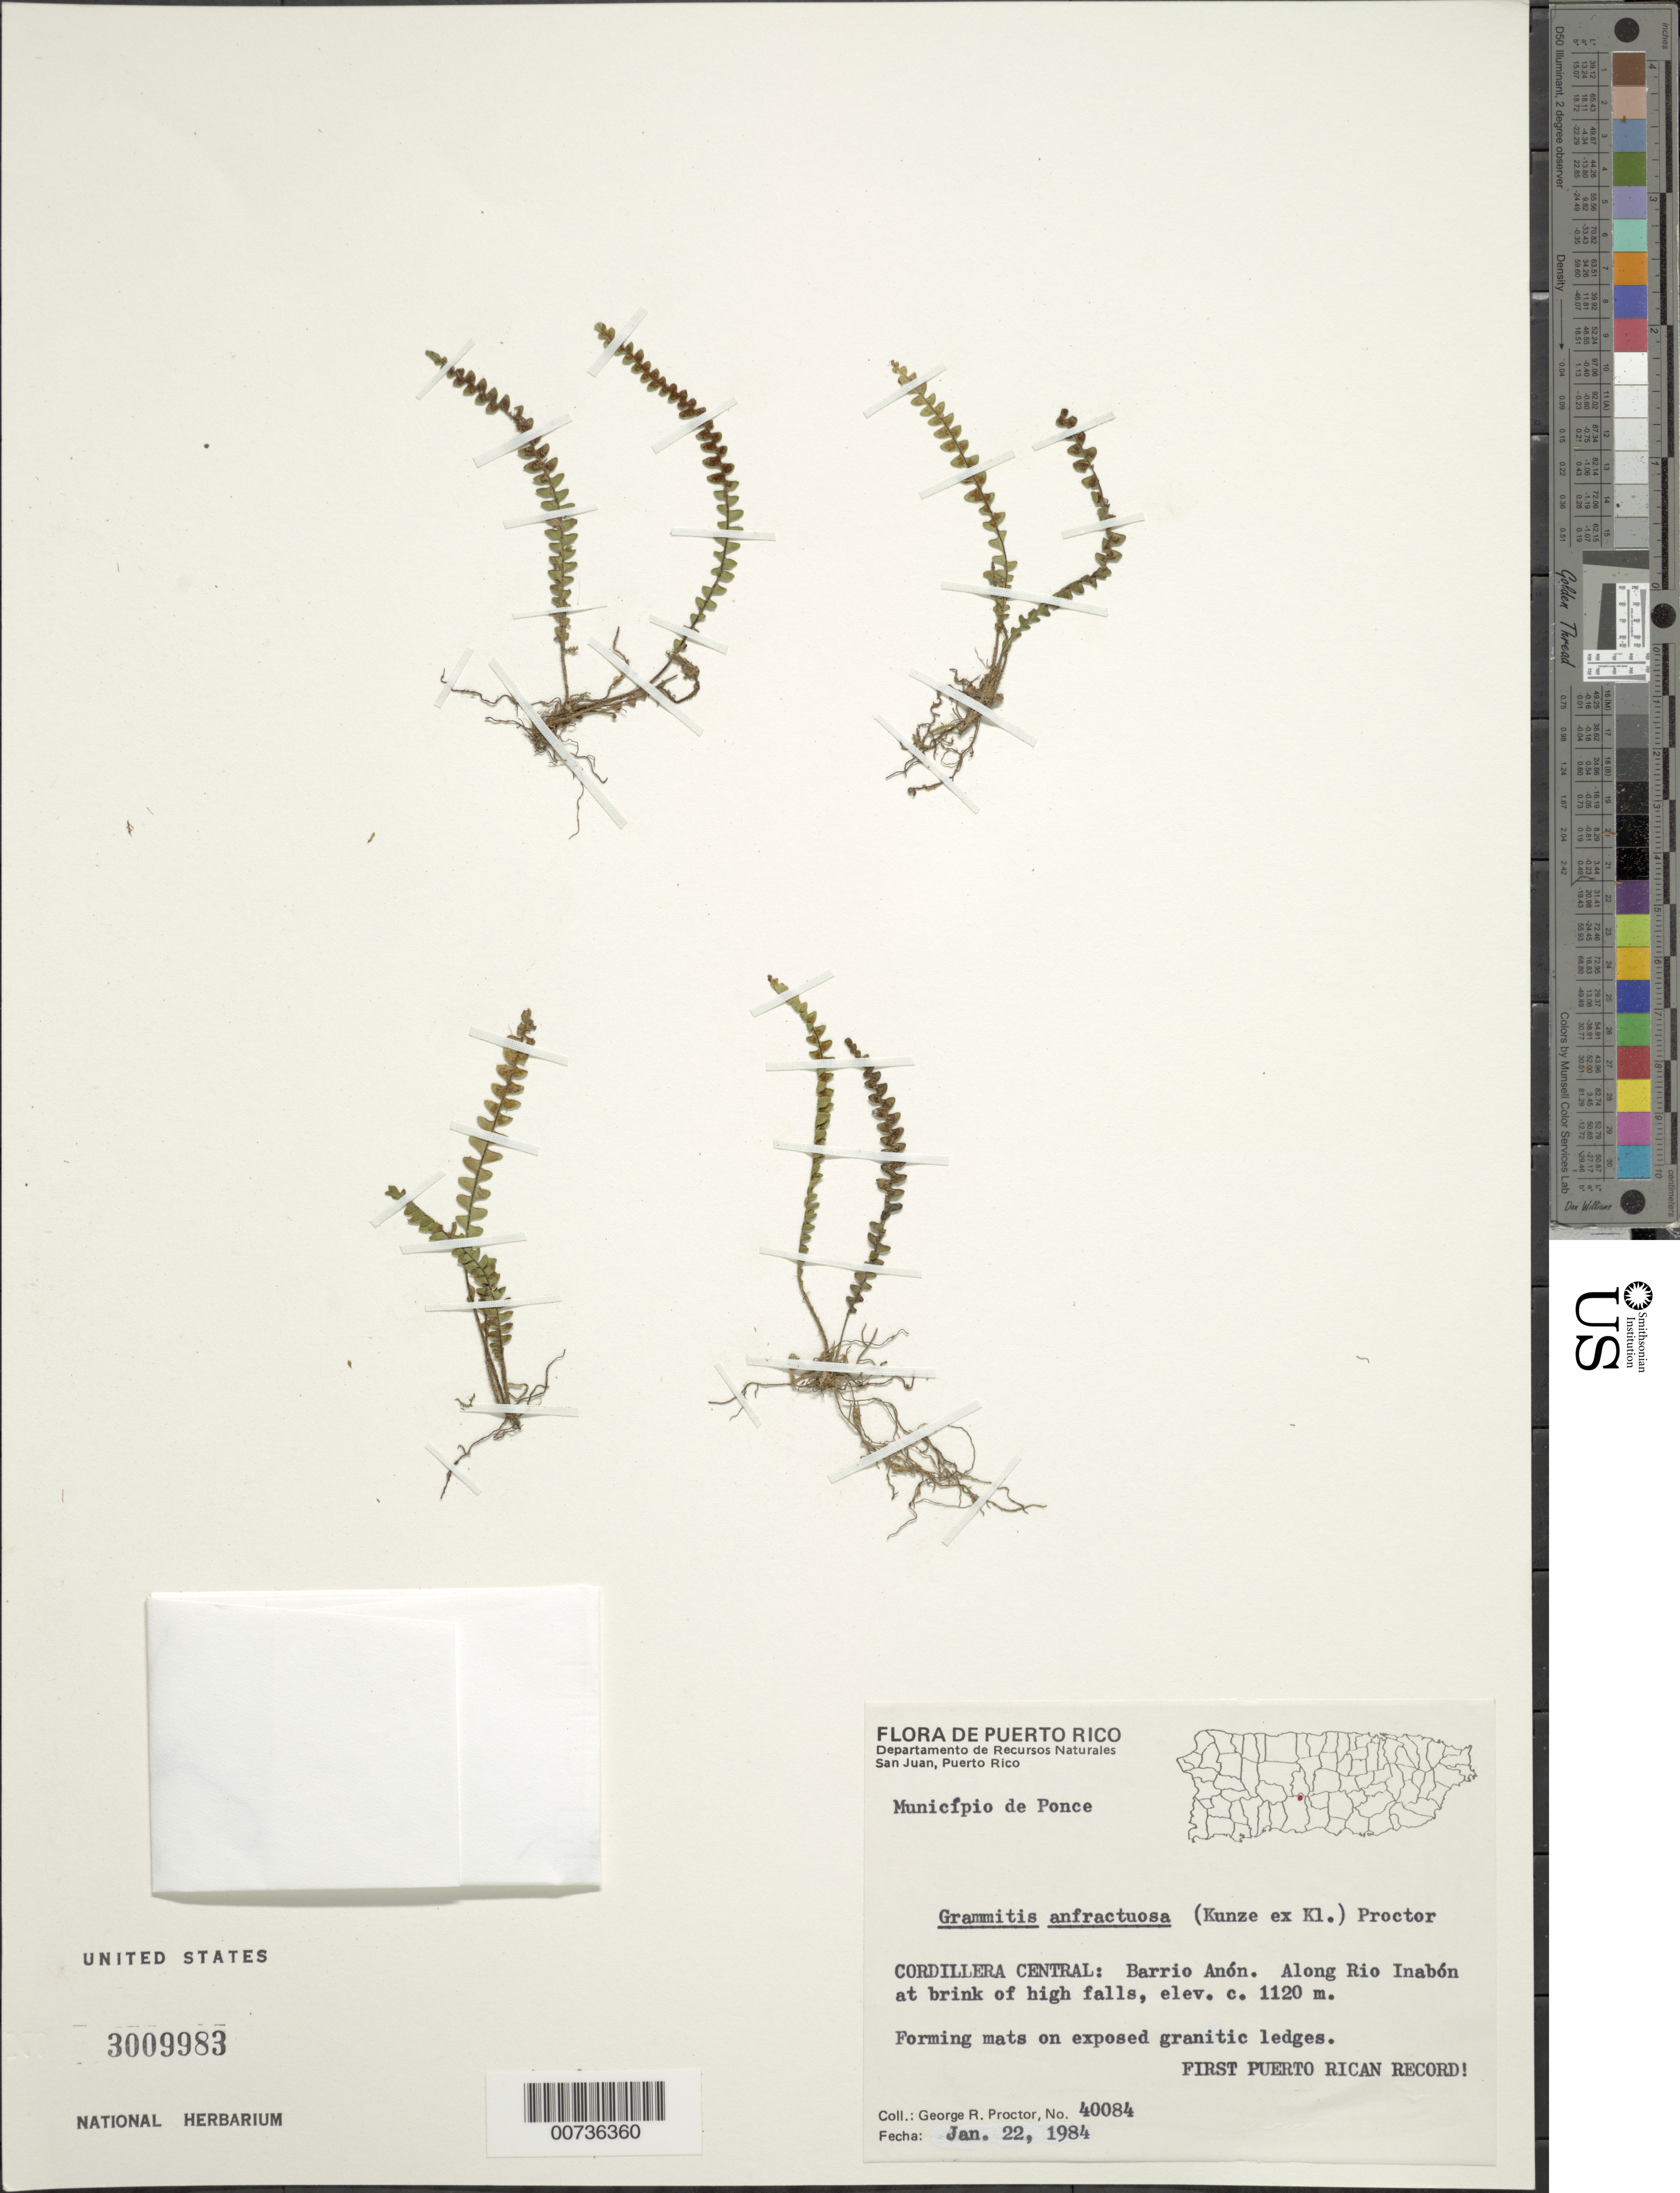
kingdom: Plantae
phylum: Tracheophyta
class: Polypodiopsida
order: Polypodiales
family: Polypodiaceae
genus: Terpsichore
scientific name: Terpsichore asplenifolia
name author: (L.) A.R. Sm.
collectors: G. R. Proctor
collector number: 40084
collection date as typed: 22 Jan 1984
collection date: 1984-01-22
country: Puerto Rico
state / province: Ponce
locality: Cordillera Central: Barrio Anón. Along Rio Inabón at brink of high falls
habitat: Forming mats on exposed granitic ledges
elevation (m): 1120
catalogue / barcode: US 3009983